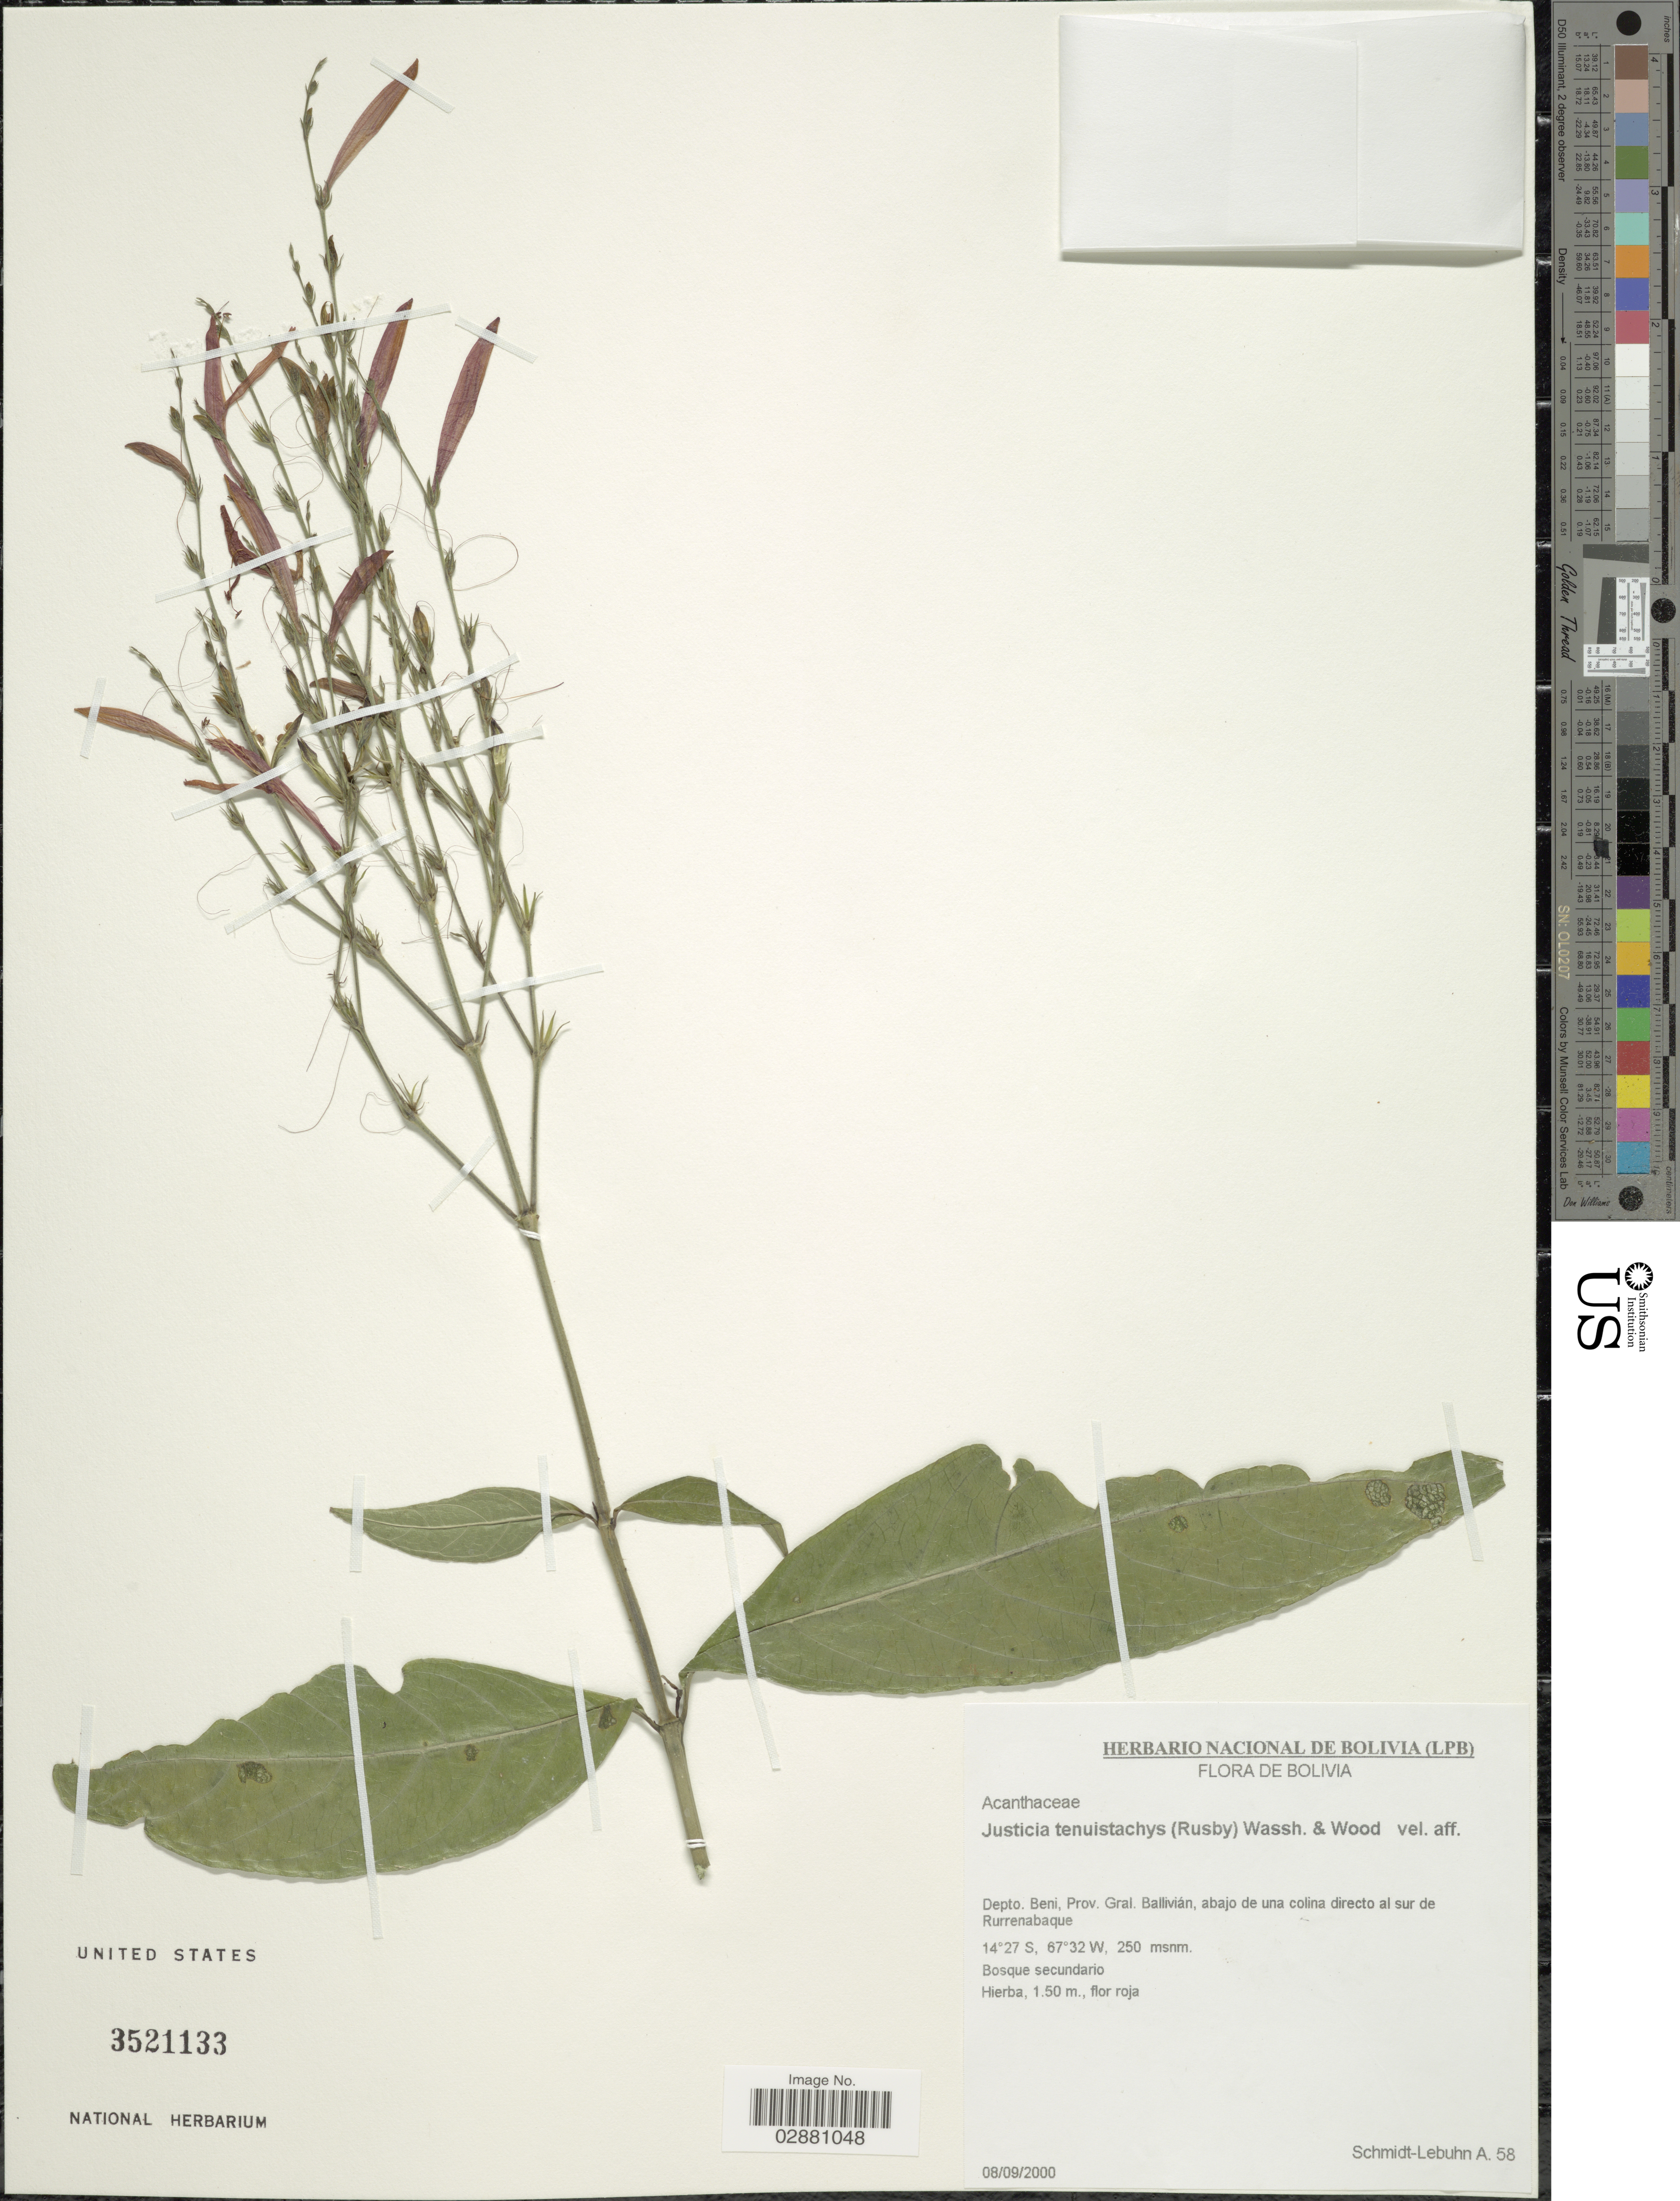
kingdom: Plantae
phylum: Tracheophyta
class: Magnoliopsida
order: Lamiales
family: Acanthaceae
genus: Justicia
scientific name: Justicia tenuistachys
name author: (Rusby) Wassh. & J.R.I. Wood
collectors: A. Schmidt-Lebuhn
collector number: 58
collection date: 2000-09-08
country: Bolivia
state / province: Beni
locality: Depto. Beni, Prov. Gral. Ballivián, abajo de una colina directo al sur de Rurrenabaque.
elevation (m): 250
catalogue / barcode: US 3521133